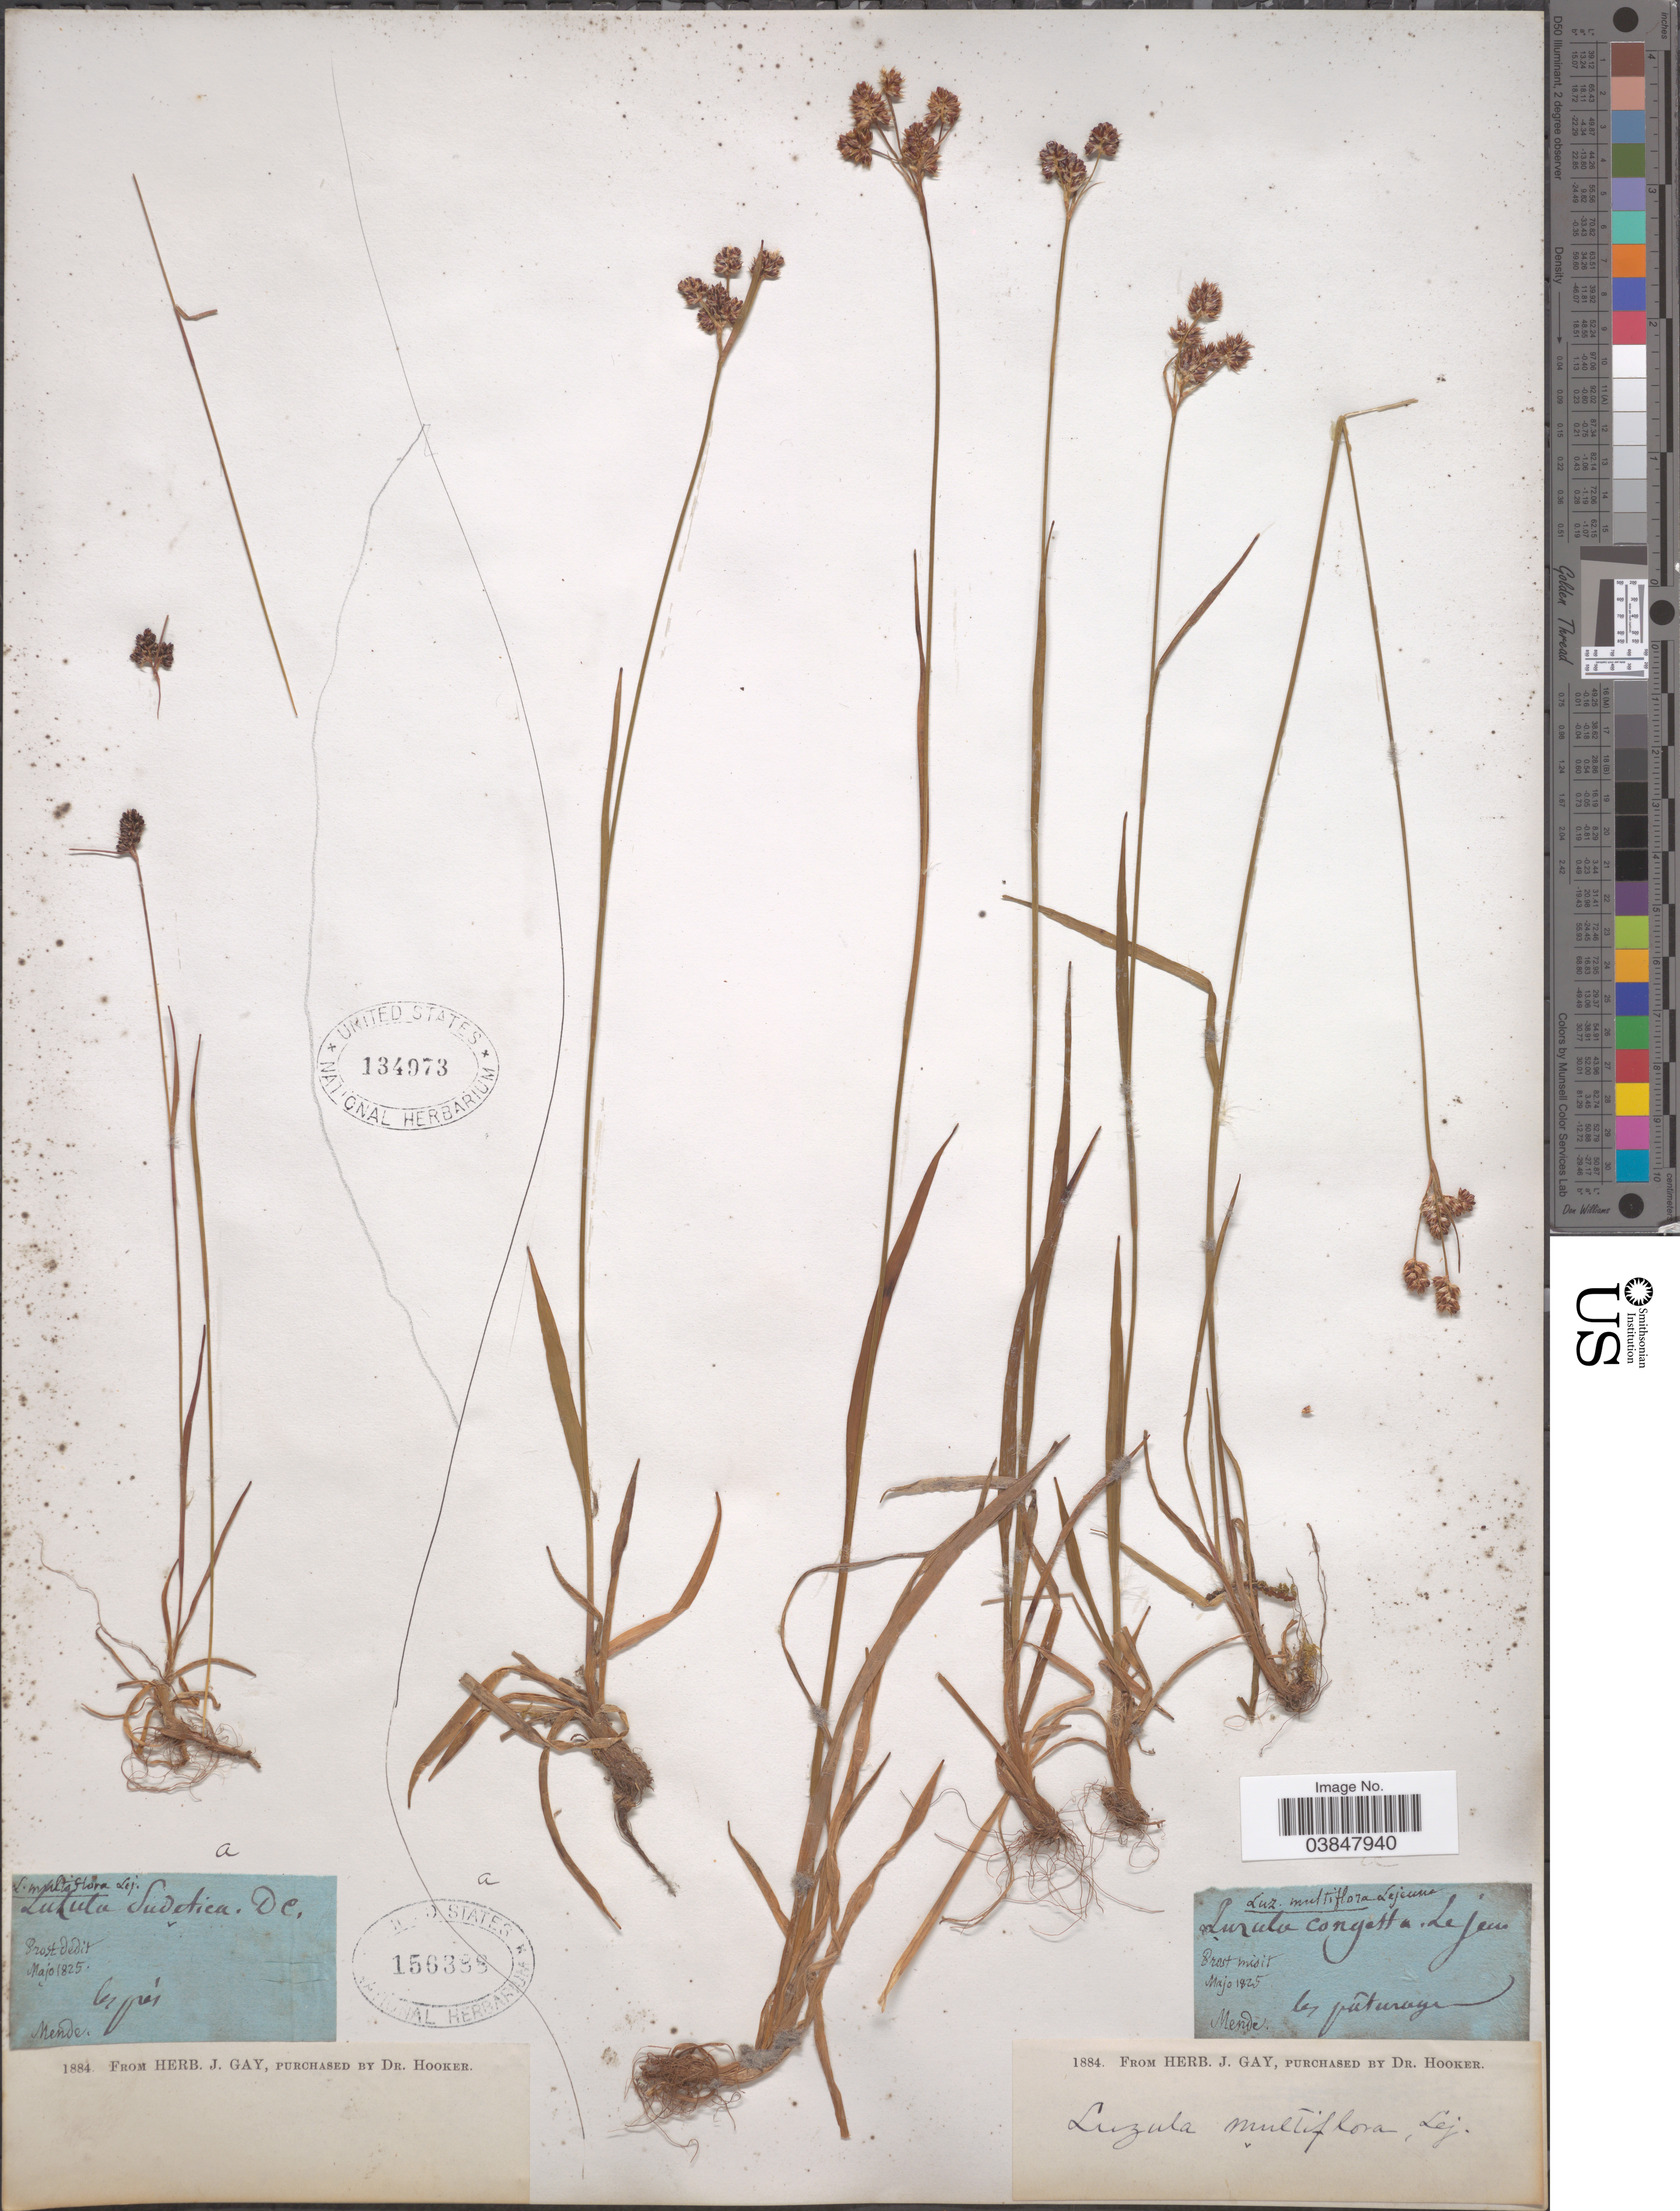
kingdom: Plantae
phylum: Tracheophyta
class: Liliopsida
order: Poales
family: Juncaceae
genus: Luzula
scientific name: Luzula multiflora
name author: (Ehrh.) Lej.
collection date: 1825-05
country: France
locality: Mende les pâturages.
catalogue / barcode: US 134973-2